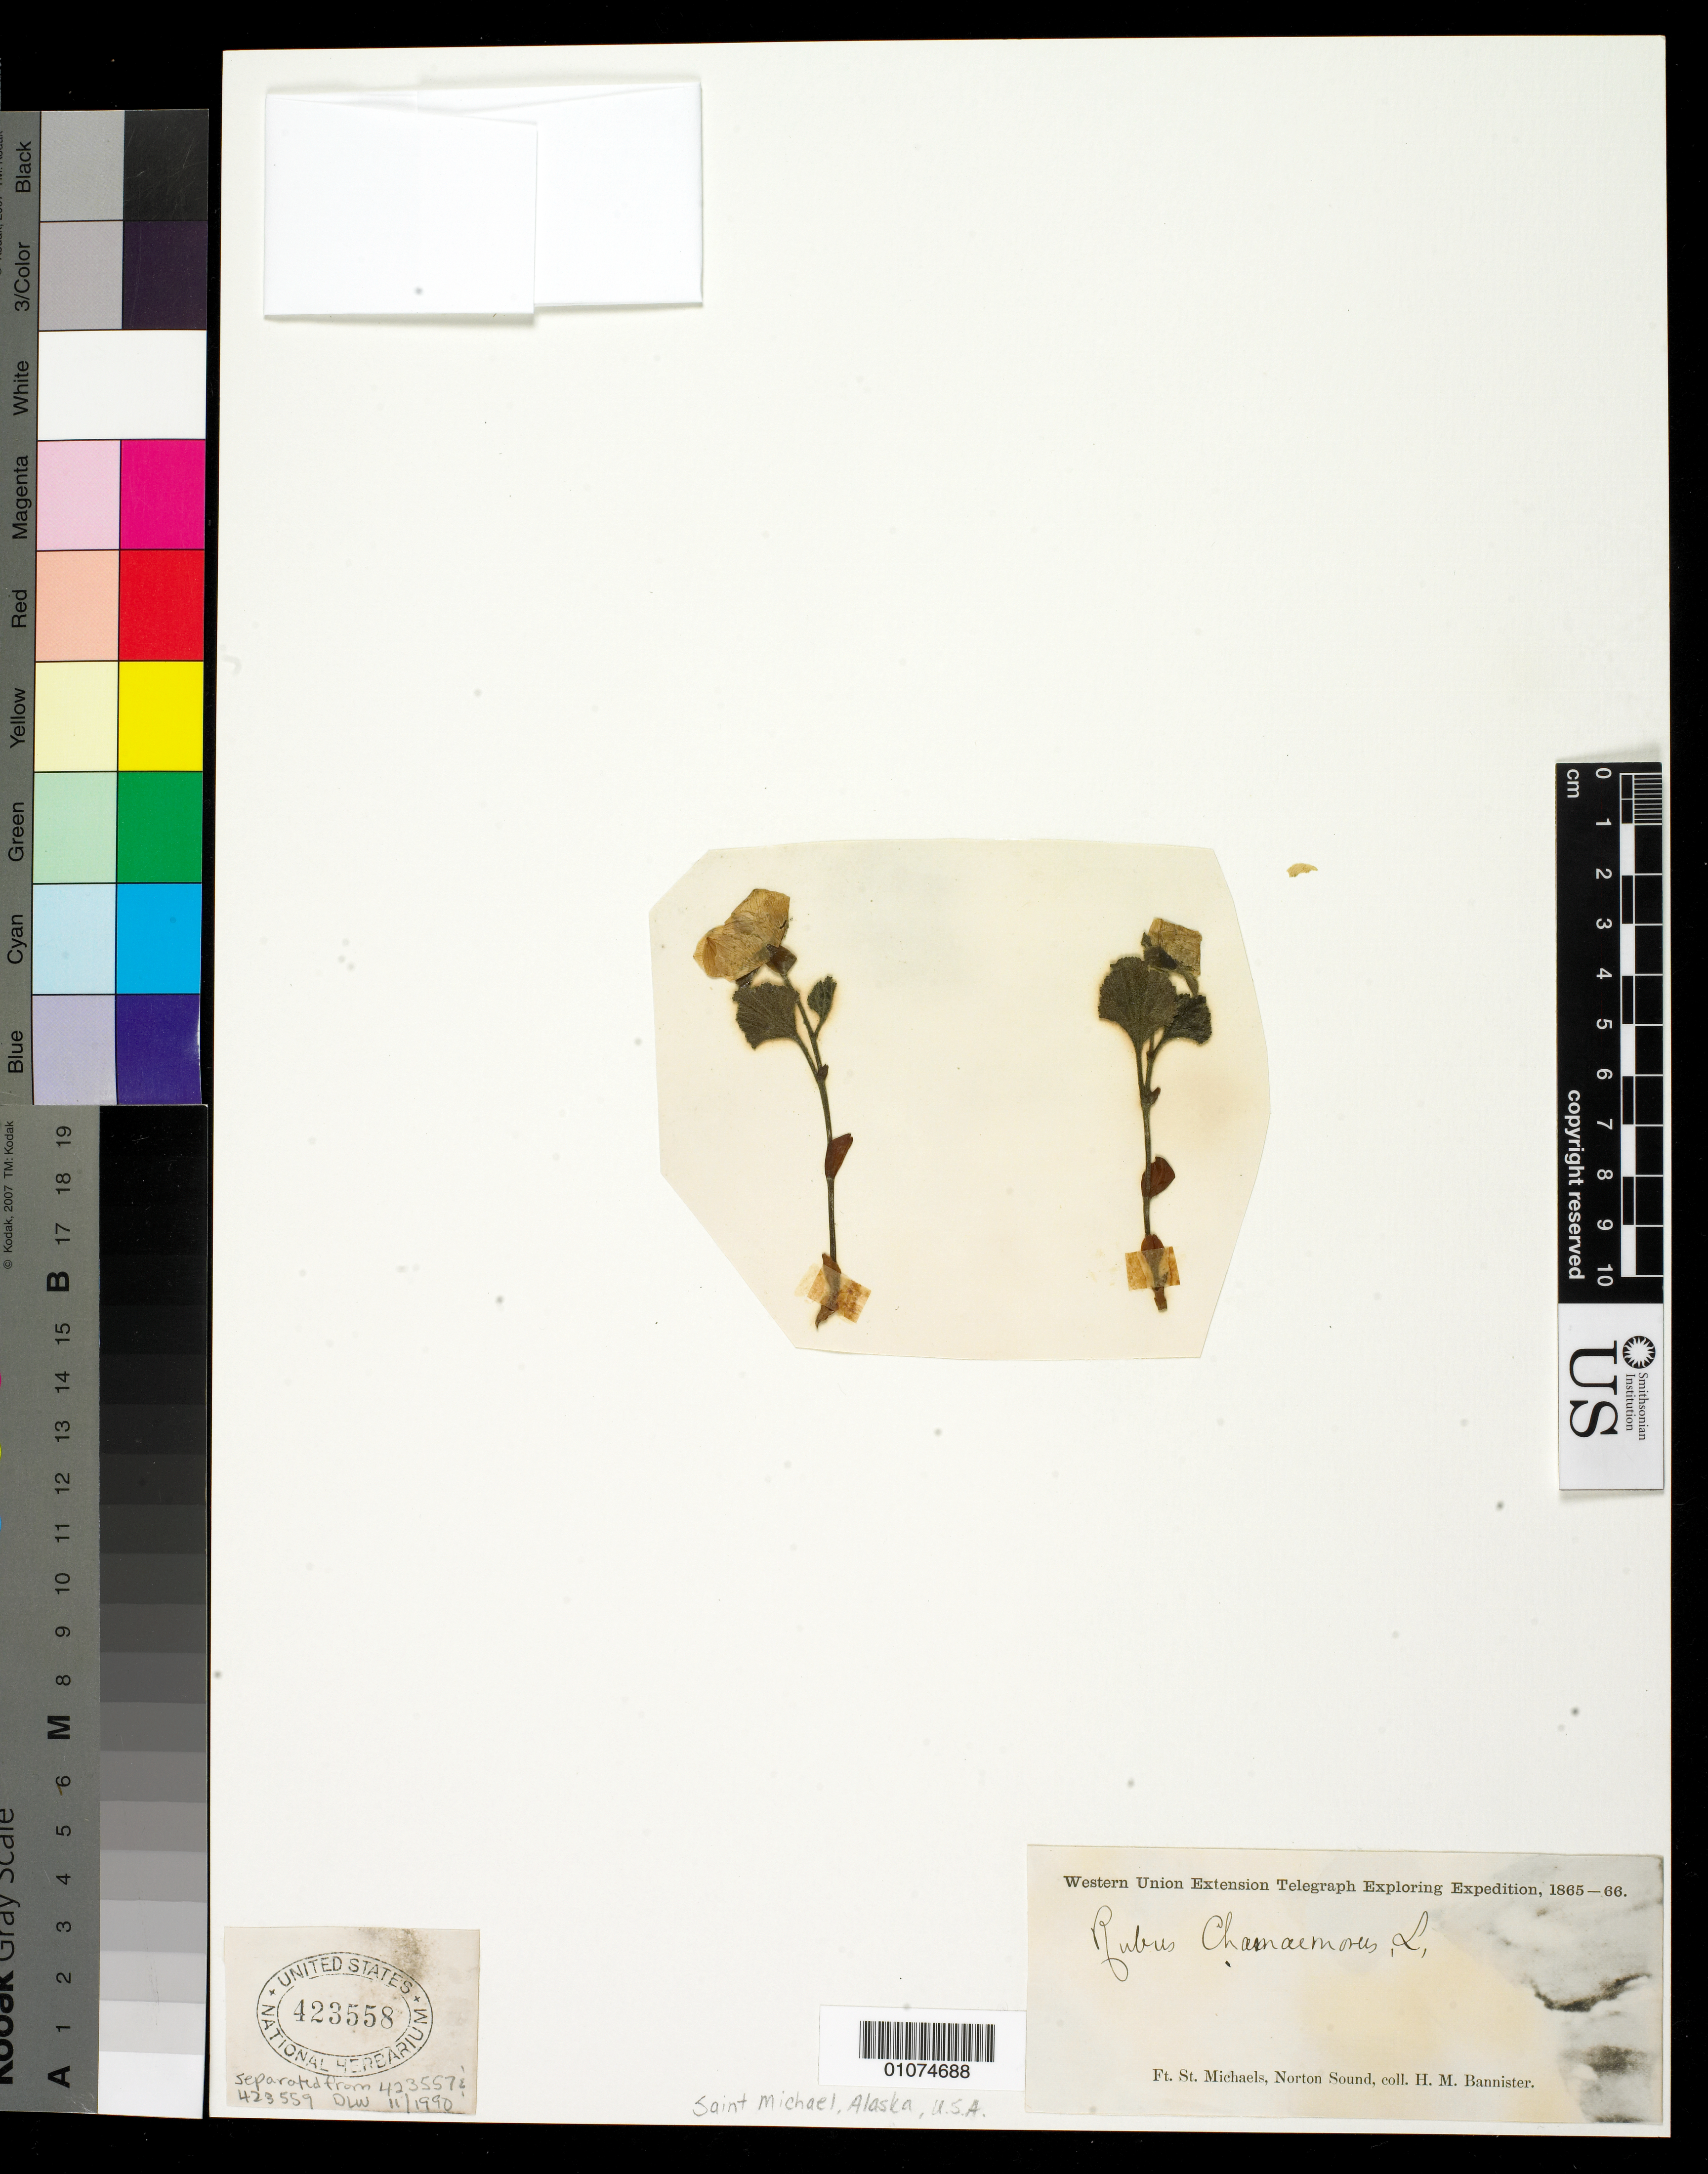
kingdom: Plantae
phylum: Tracheophyta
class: Magnoliopsida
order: Rosales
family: Rosaceae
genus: Rubus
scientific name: Rubus chamaemorus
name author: L.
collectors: H. Bannister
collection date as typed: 1865 to -- --- 1866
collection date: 1865/1866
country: United States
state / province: Alaska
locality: Ft. St. Michaels, Norton Sound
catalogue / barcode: US 423558